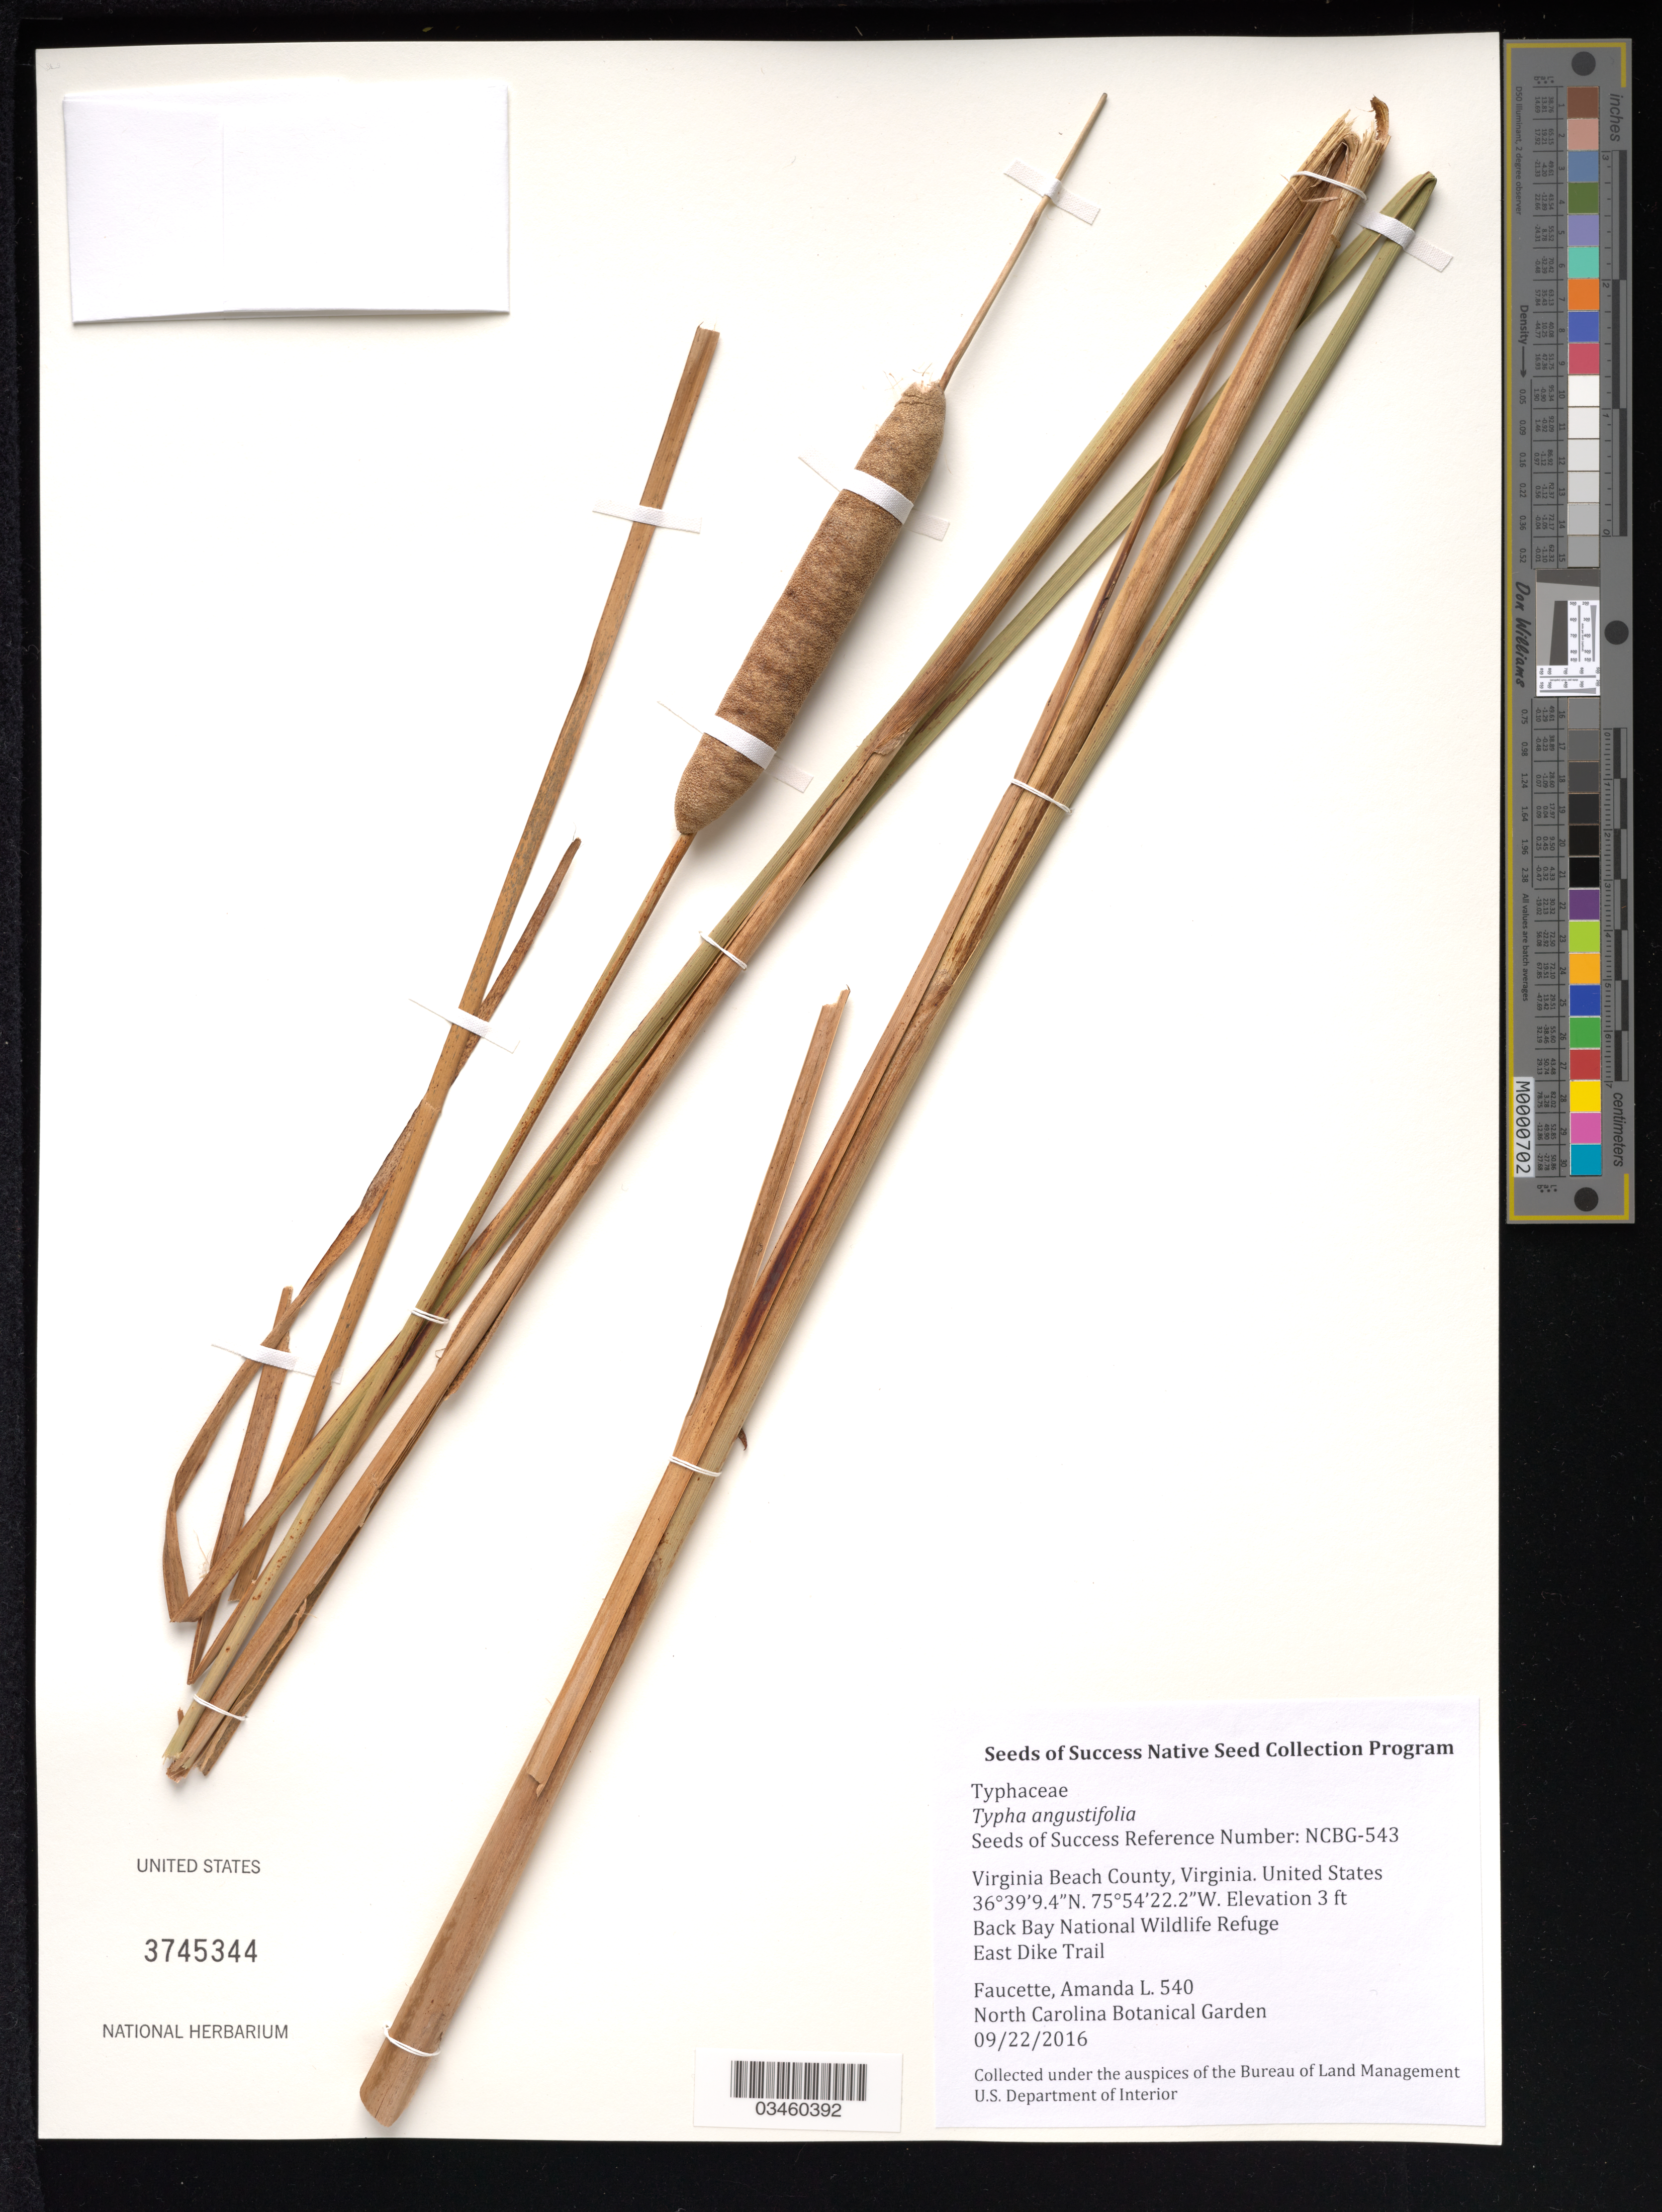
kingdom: Plantae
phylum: Tracheophyta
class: Liliopsida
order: Poales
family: Typhaceae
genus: Typha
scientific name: Typha angustifolia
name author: L.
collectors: A. Faucette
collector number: NCBG-543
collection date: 2016-09-22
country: United States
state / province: Virginia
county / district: City of Virginia Beach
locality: Back Bay National Wildlife Refuge, East Dike Trail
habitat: Eastern cattail marsh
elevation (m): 1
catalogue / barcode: US 3745344